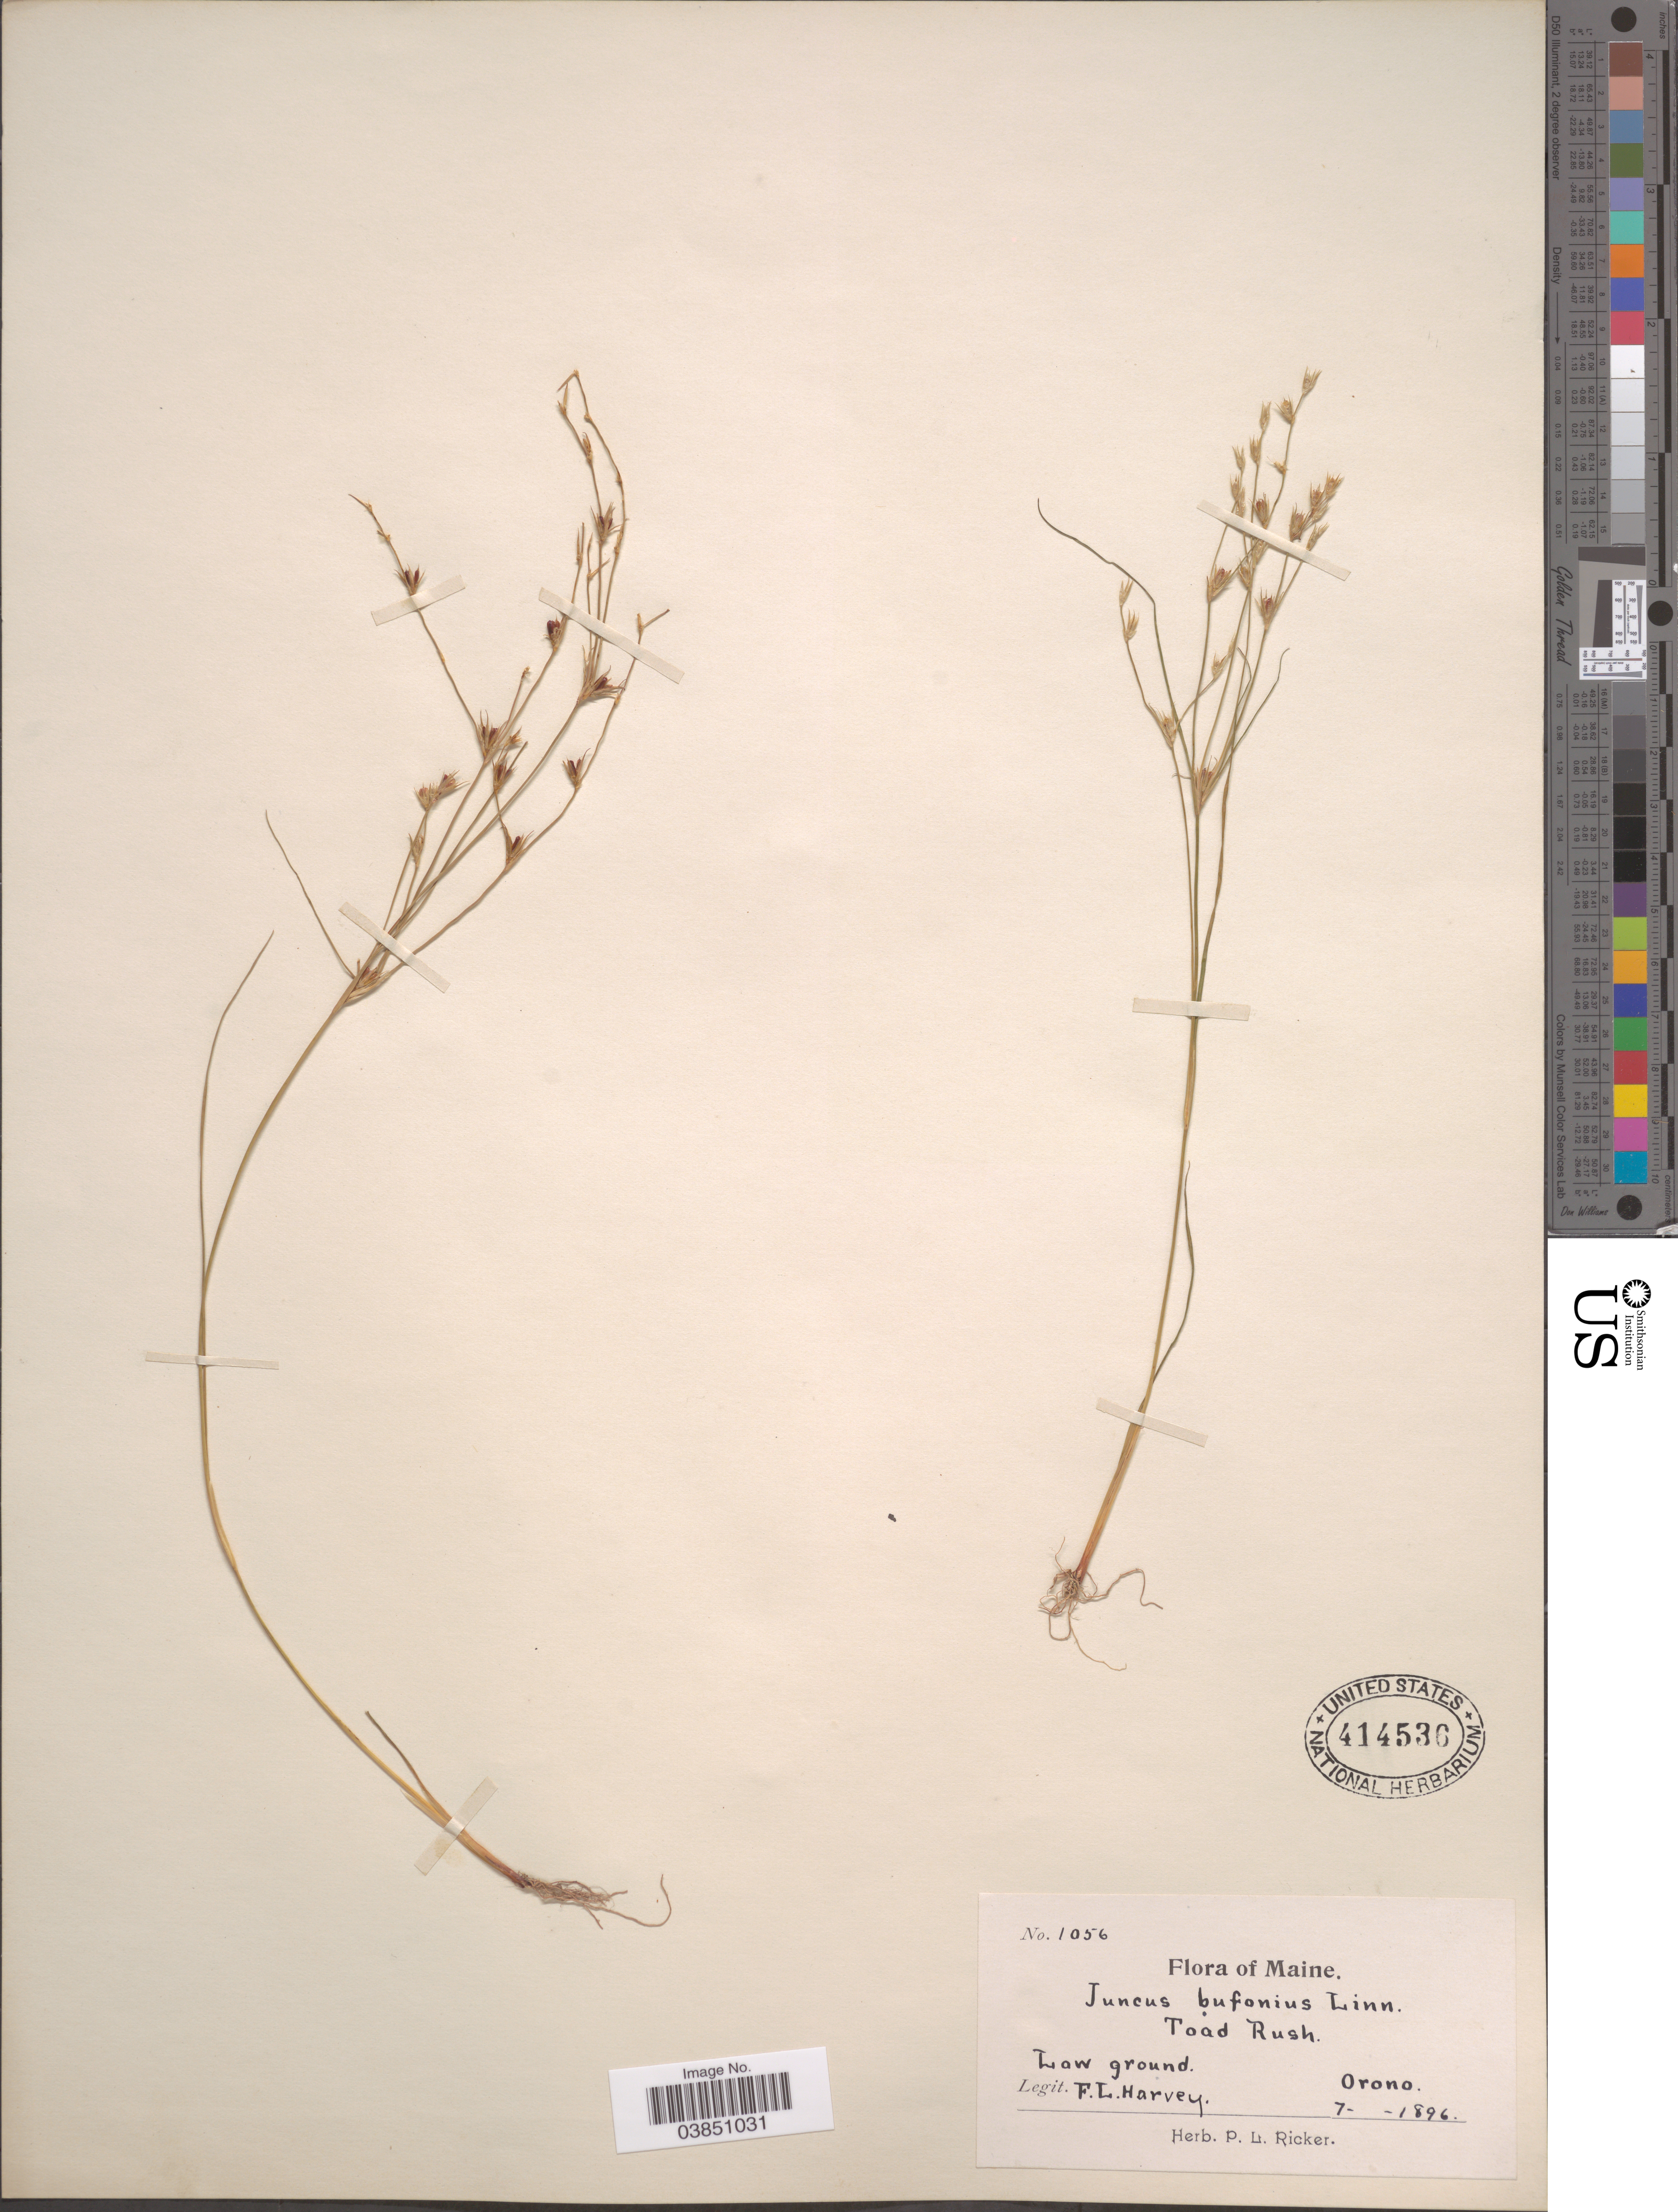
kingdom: Plantae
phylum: Tracheophyta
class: Liliopsida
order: Poales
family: Juncaceae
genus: Juncus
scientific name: Juncus bufonius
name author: L.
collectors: F. L. Harvey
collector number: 1056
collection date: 1896-07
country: United States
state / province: Maine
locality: Orono.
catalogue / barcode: US 414536